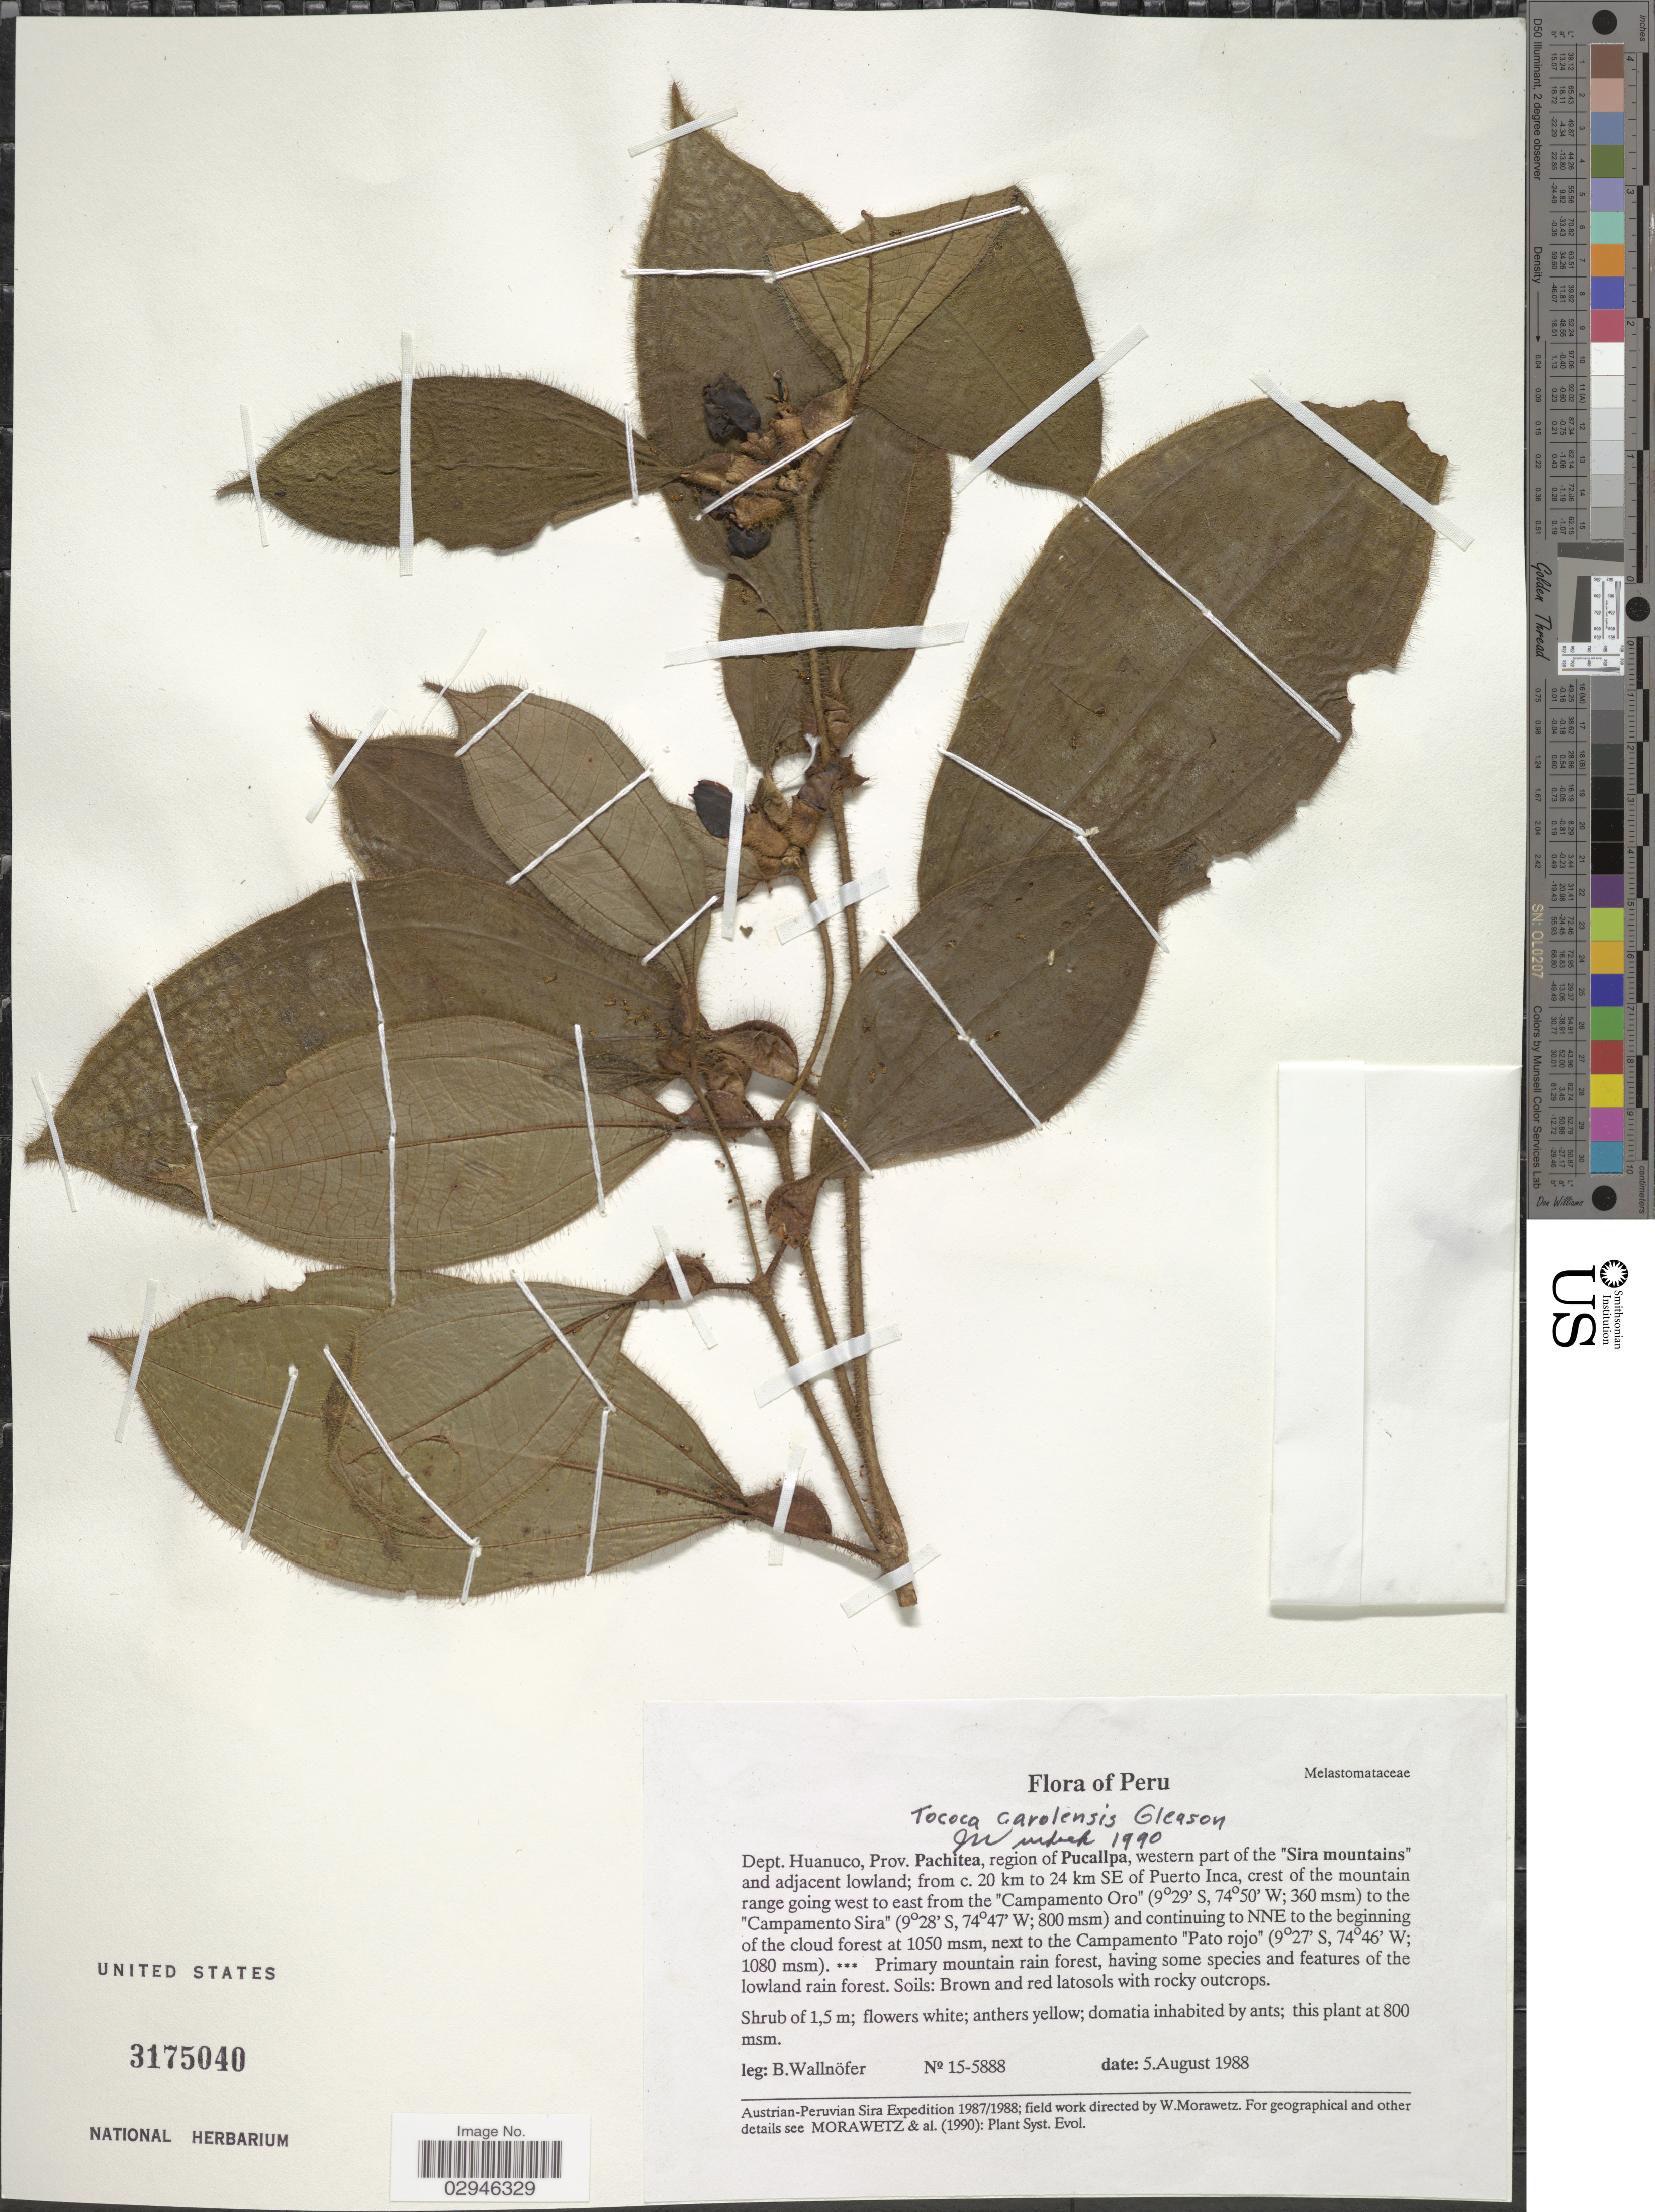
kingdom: Plantae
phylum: Tracheophyta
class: Magnoliopsida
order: Myrtales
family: Melastomataceae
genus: Tococa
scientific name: Tococa carolensis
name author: Gleason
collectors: B. Wallnöfer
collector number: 15-5888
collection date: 1988-08-05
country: Peru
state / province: Huánuco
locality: Dept. Huanuco, Prov. Pachitea, region of Pucallpa, western part of the "Sira Mountains" and adjacent lowland; from c. 20 km to 24 km SE of Puerto Inca, crest of the mountain range going west to east from the "Campamento Oro", to the "Campamento Sira" and continuing to NNE to the beginning of the cloud forest, next to the Campamento "Pato Rojo".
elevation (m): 360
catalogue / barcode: US 3175040